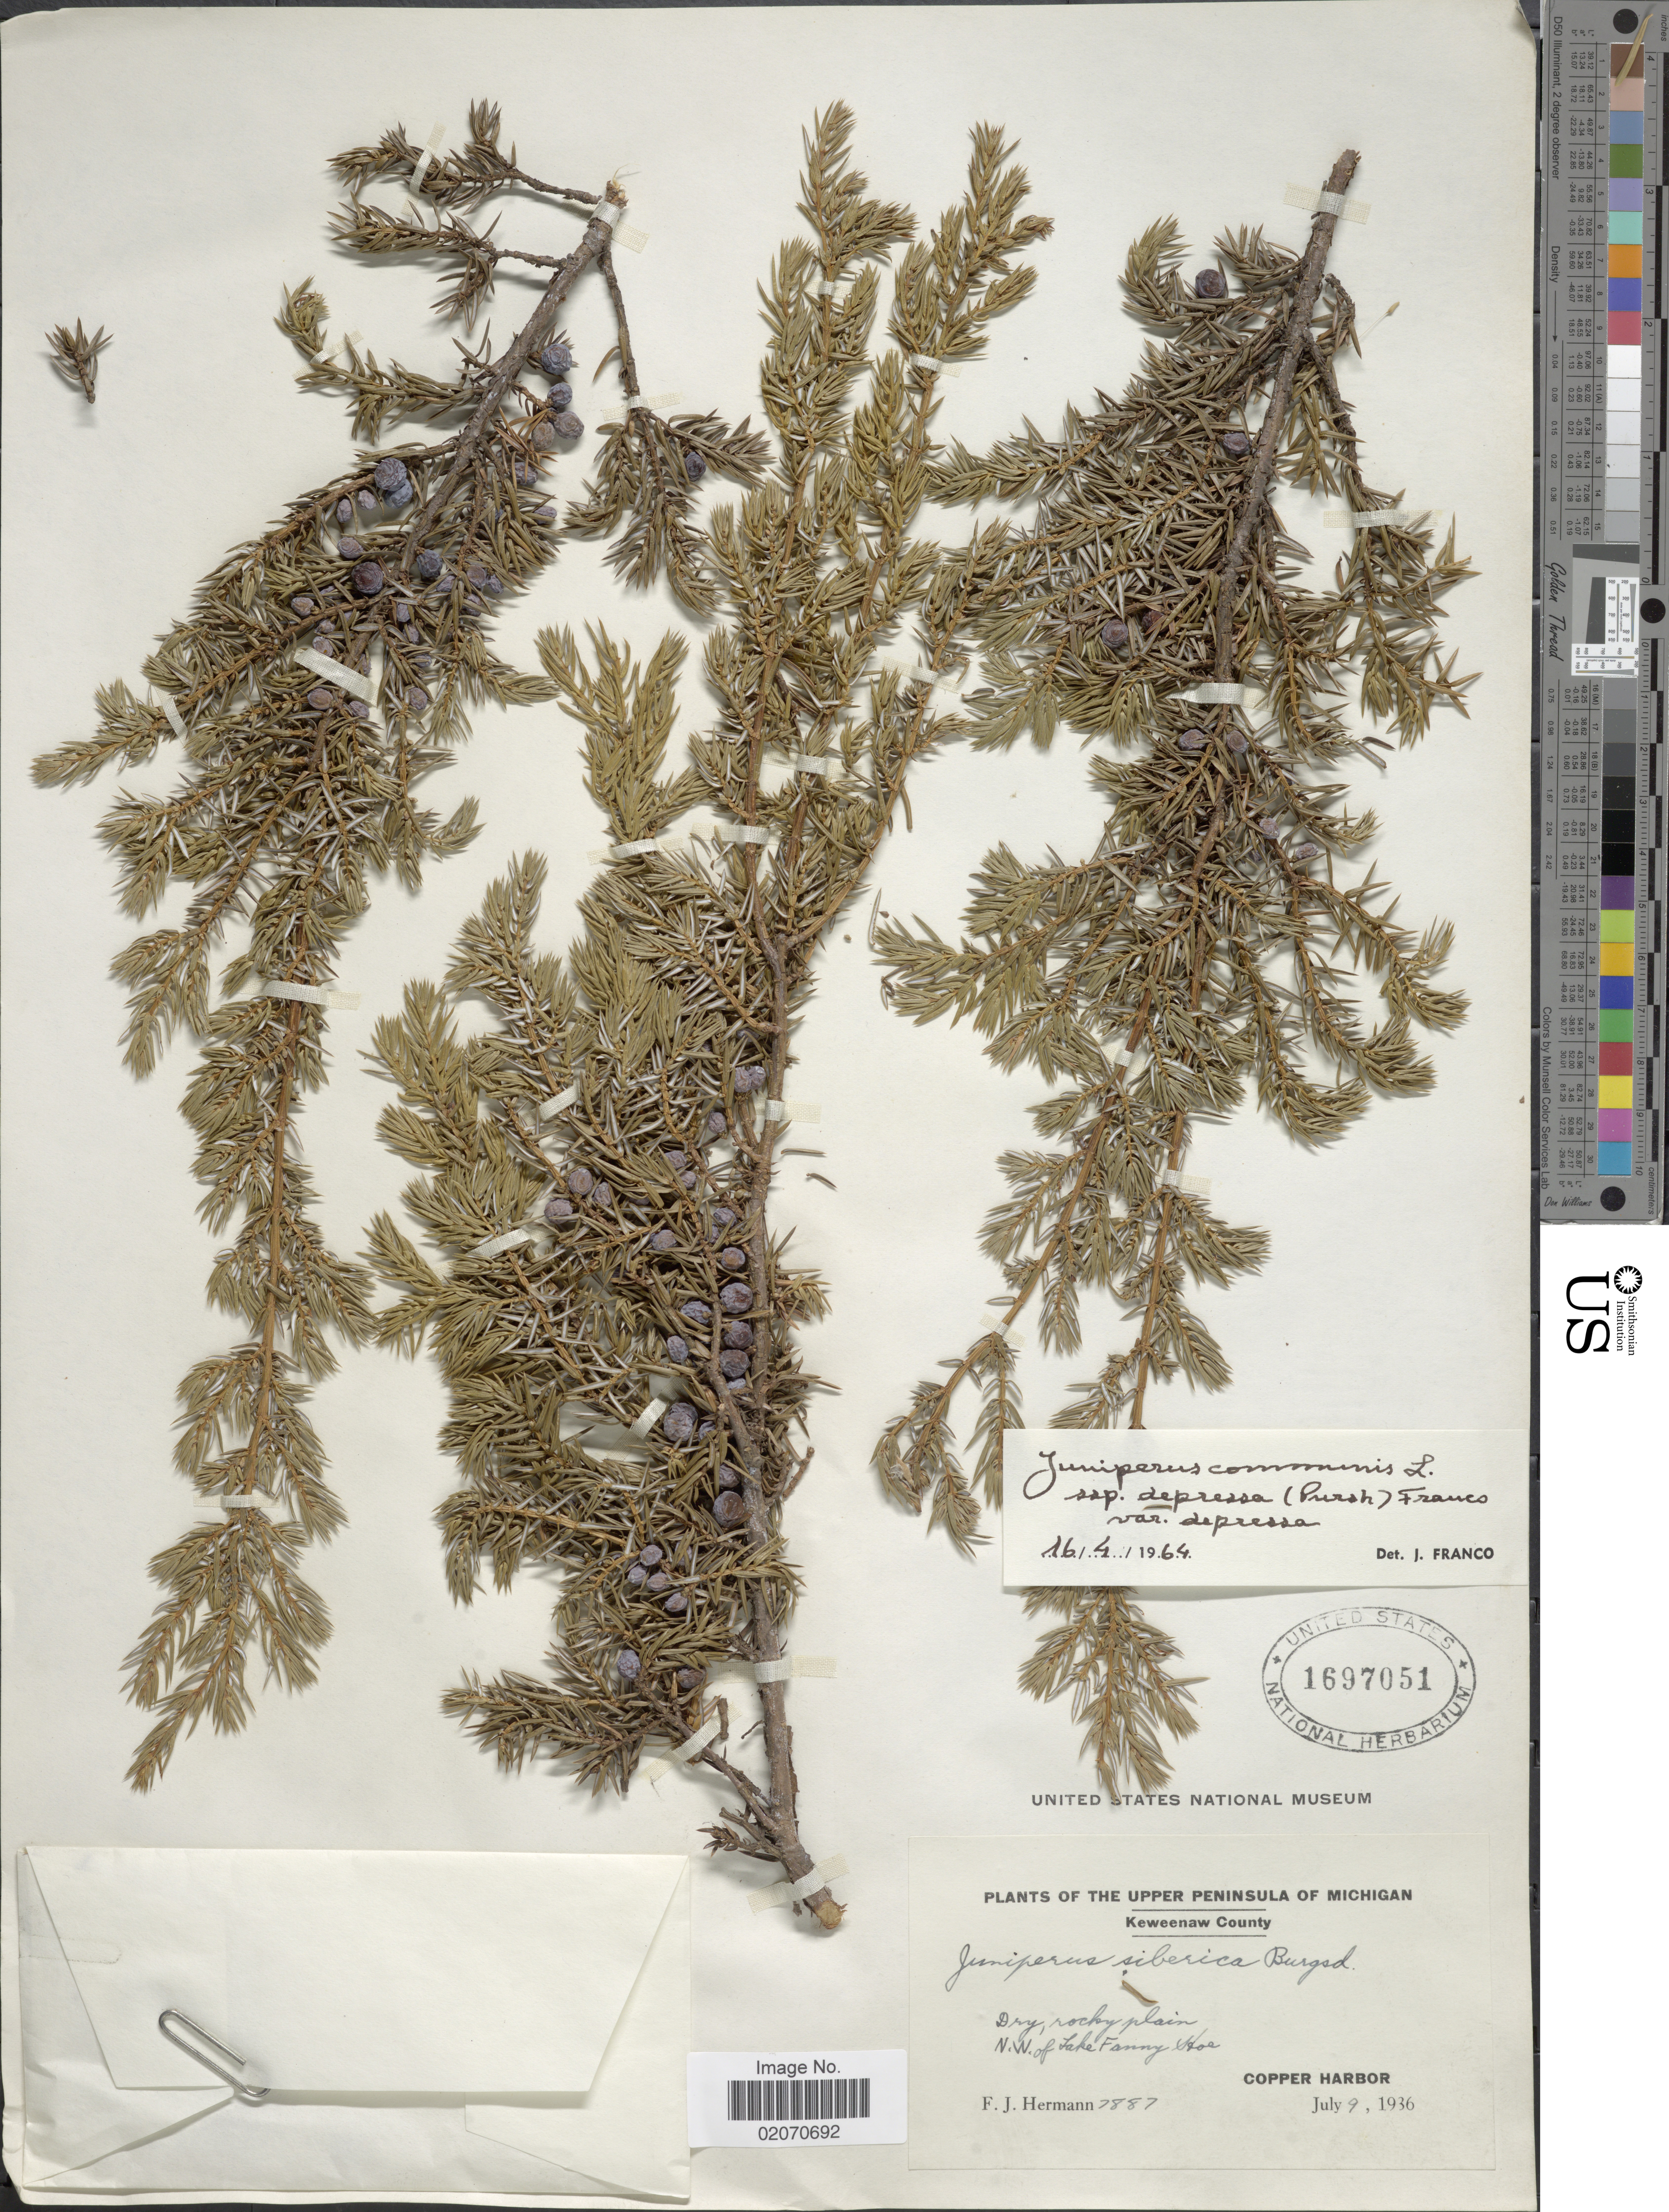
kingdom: Plantae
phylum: Tracheophyta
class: Pinopsida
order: Pinales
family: Cupressaceae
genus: Juniperus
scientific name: Juniperus communis var. depressa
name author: Pursh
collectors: F. J. Hermann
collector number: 2887*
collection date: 1936-07-09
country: United States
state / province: Michigan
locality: The Upper Peninsula, Keeweenaw County, N. W. of Lake Fanny Hoe, Copper Harbor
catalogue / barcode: US 1697051